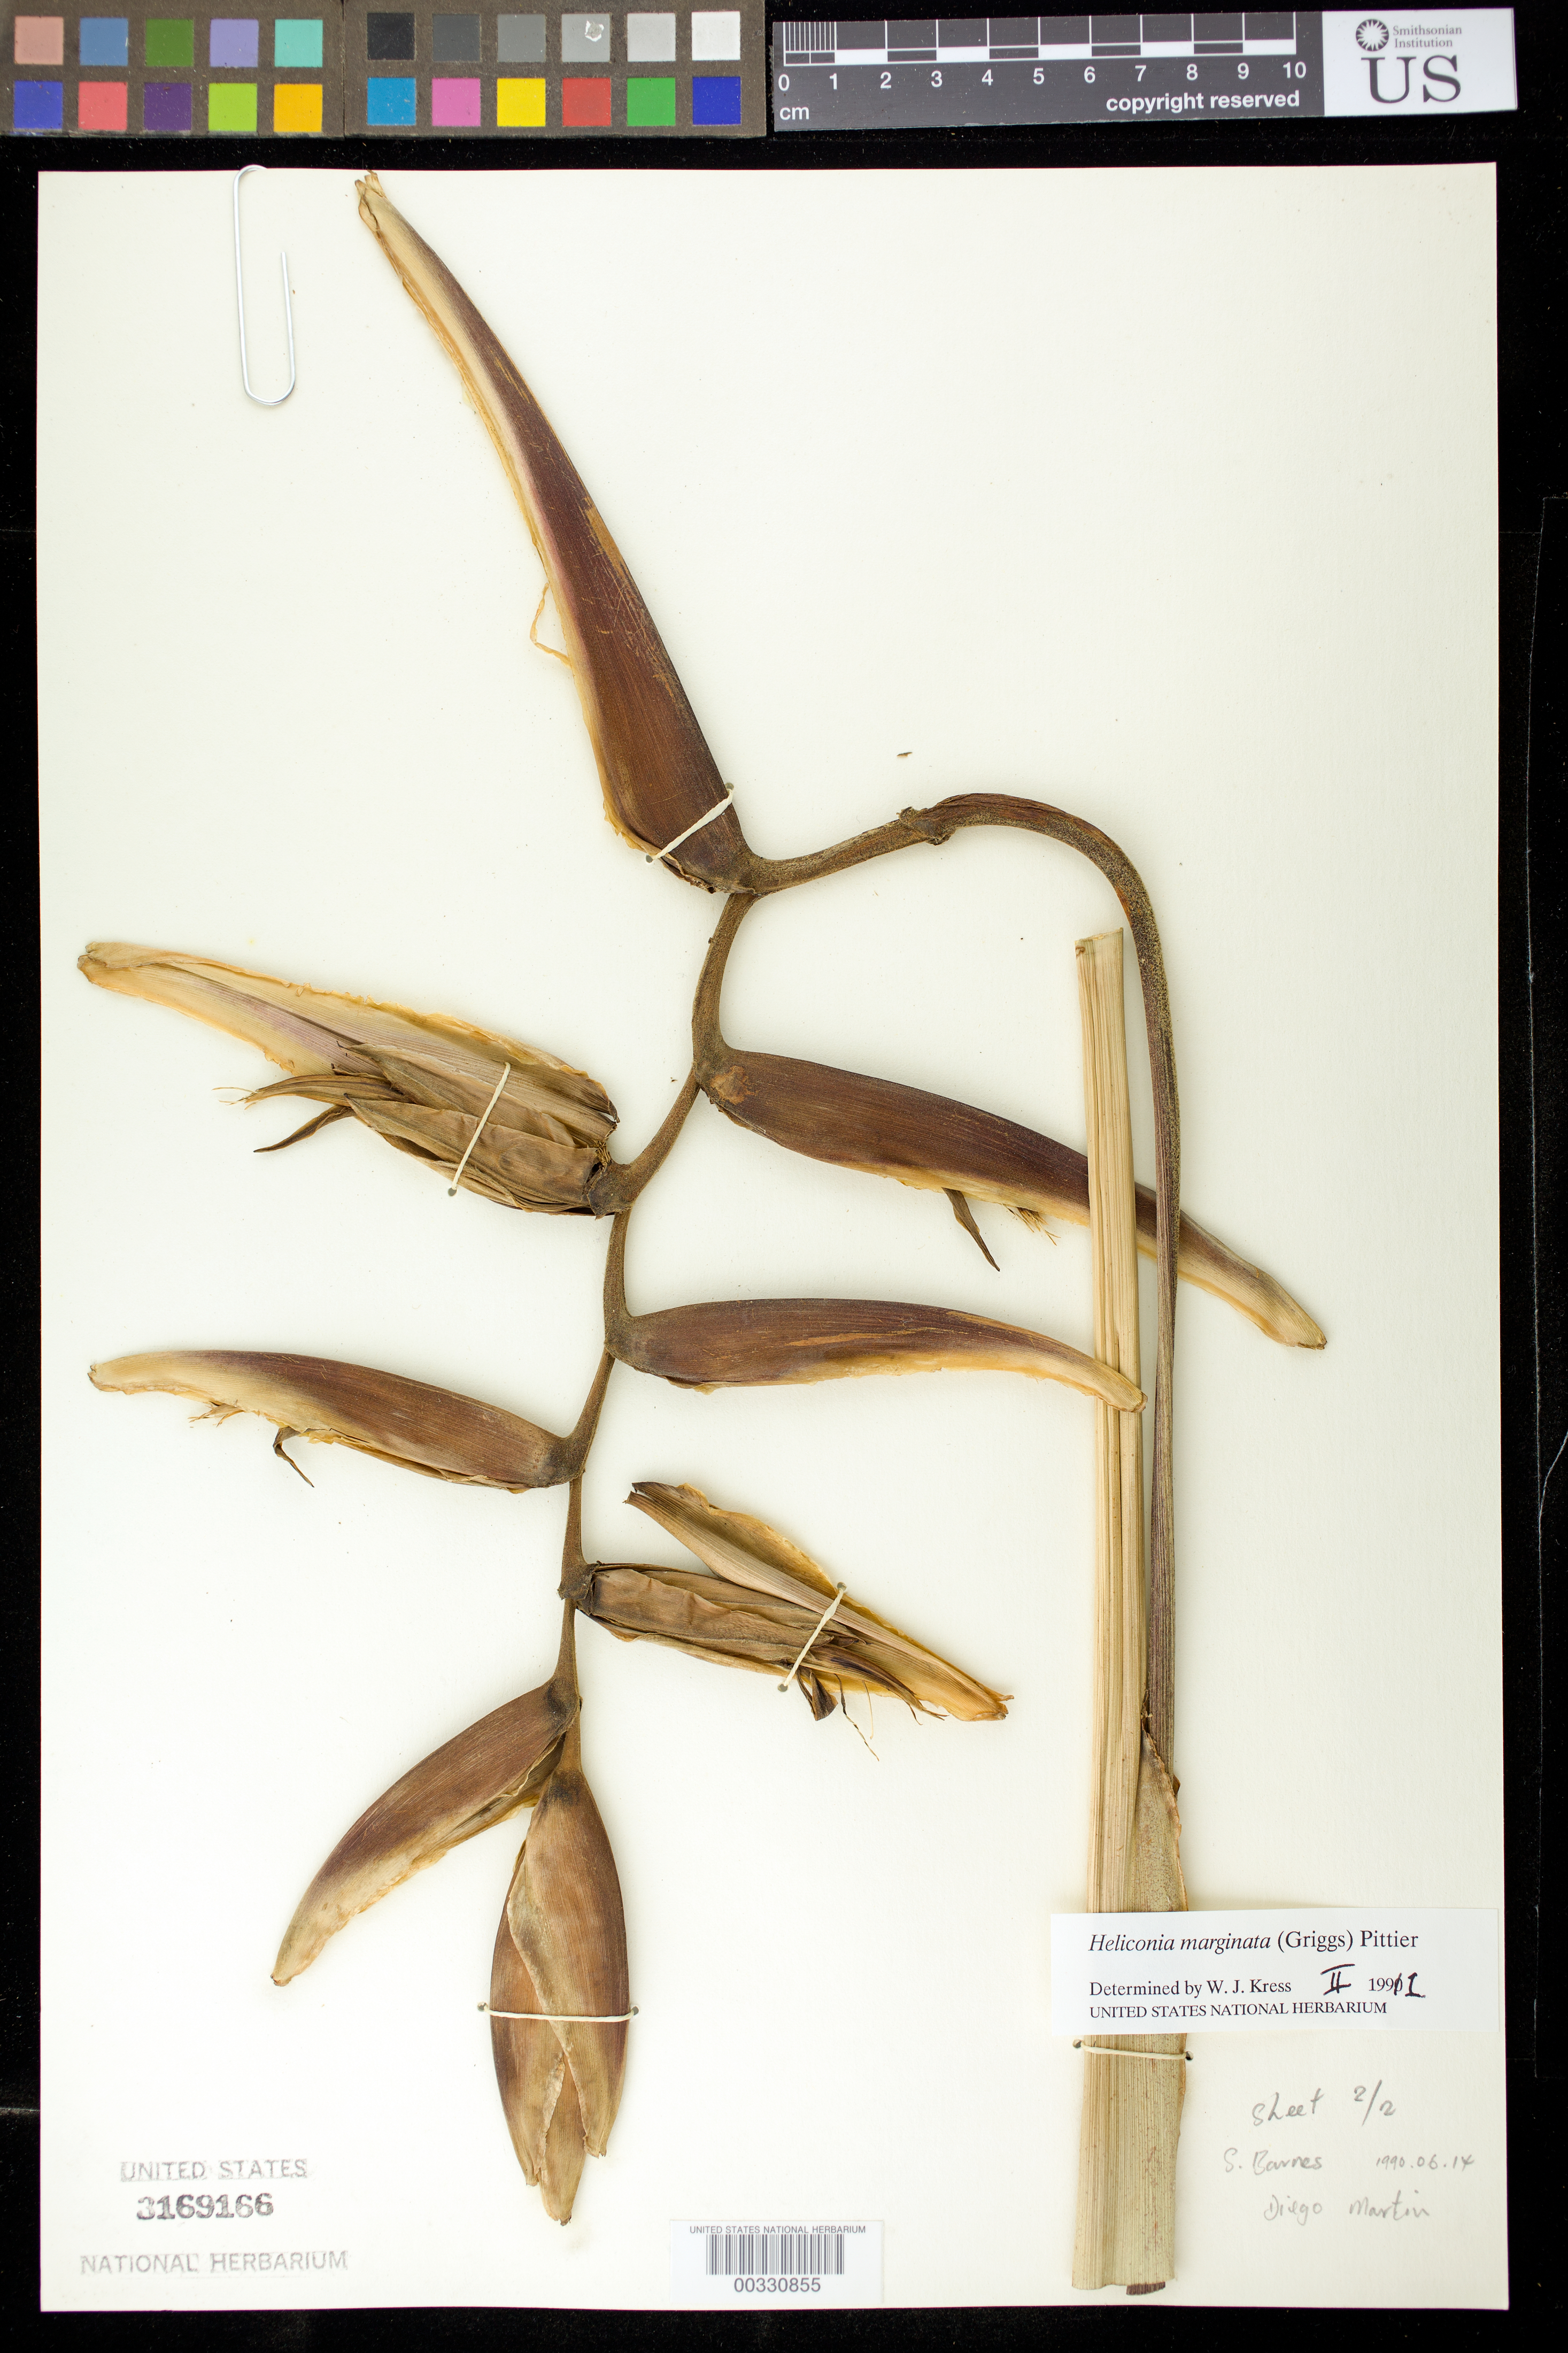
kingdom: Plantae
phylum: Tracheophyta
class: Liliopsida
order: Zingiberales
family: Heliconiaceae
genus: Heliconia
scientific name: Heliconia marginata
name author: (R.F. Griggs) Pittier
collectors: S. Barnes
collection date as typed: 14 Jun 1990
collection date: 1990-06-14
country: Trinidad and Tobago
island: Trinidad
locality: Cedros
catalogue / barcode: US 3169166